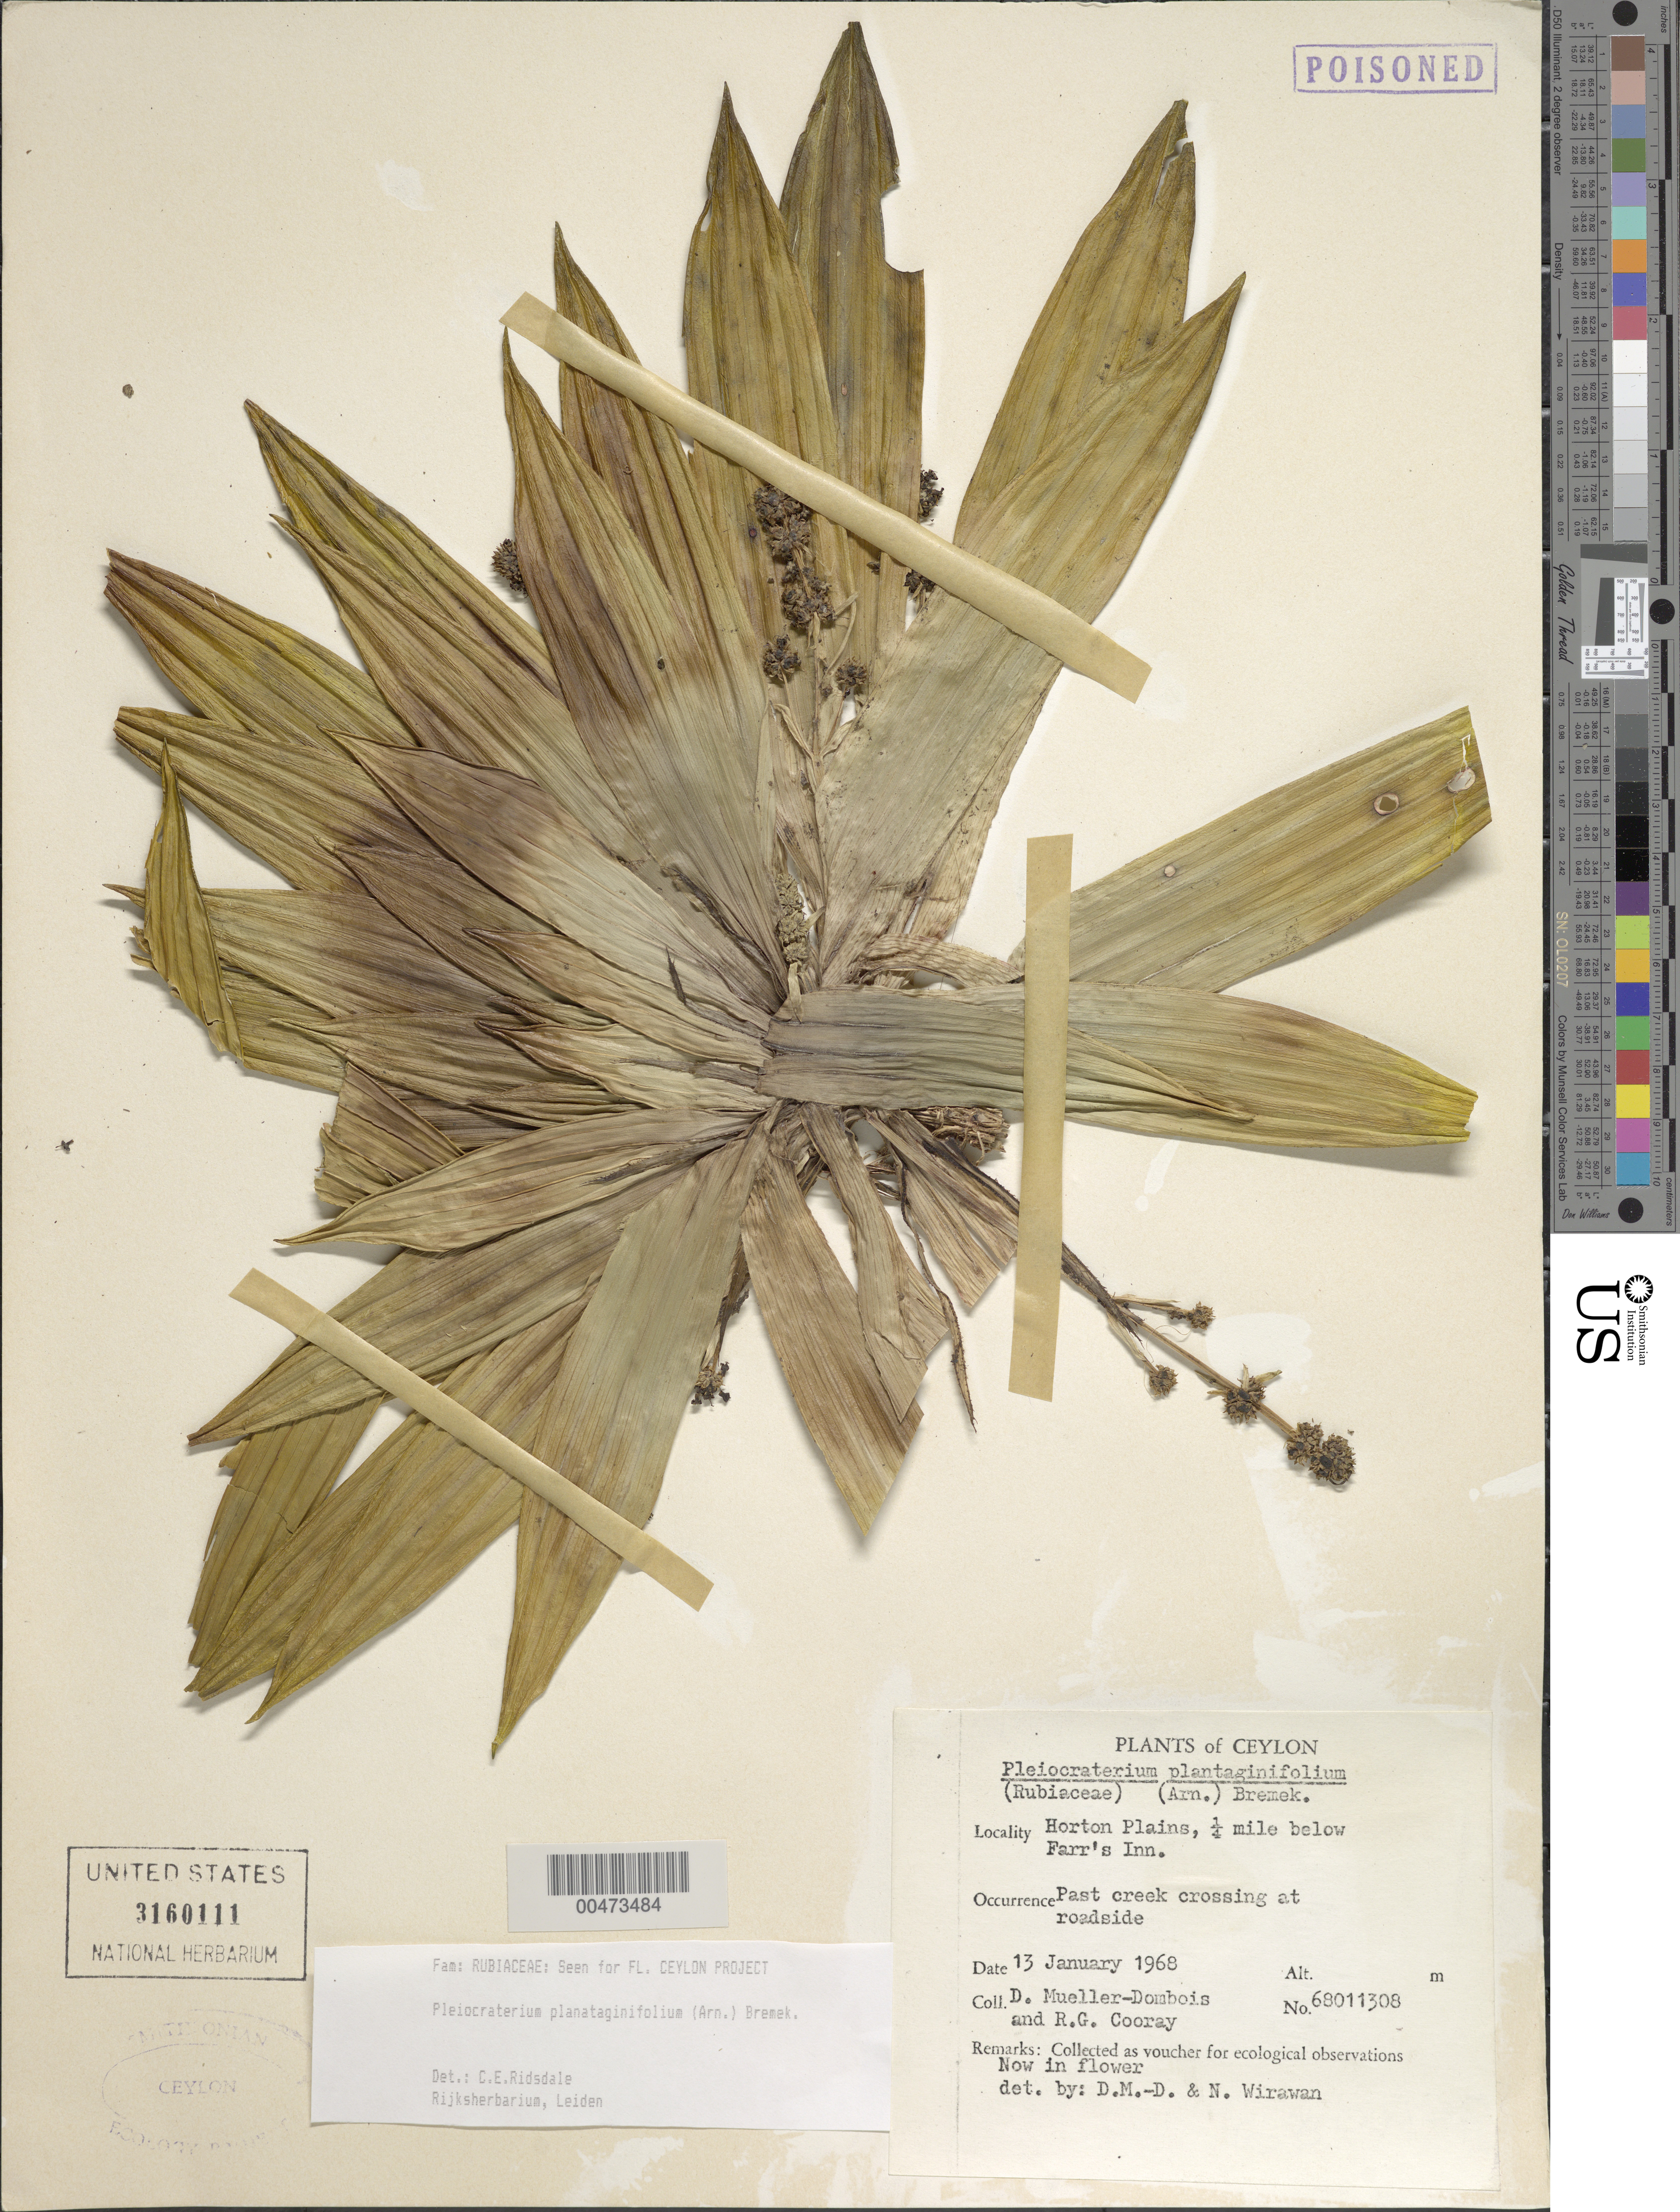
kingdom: Plantae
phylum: Tracheophyta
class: Magnoliopsida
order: Gentianales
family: Rubiaceae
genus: Pleiocraterium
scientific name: Pleiocraterium planataginifolium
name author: (Arn.) Bremek.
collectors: D. Mueller-Dombois & R. Cooray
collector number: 68011308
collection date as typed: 13 Jan 1968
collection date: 1968-01-13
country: Sri Lanka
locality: Horton Plains, 0.25 mi below Farrs Inn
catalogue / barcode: US 3160111